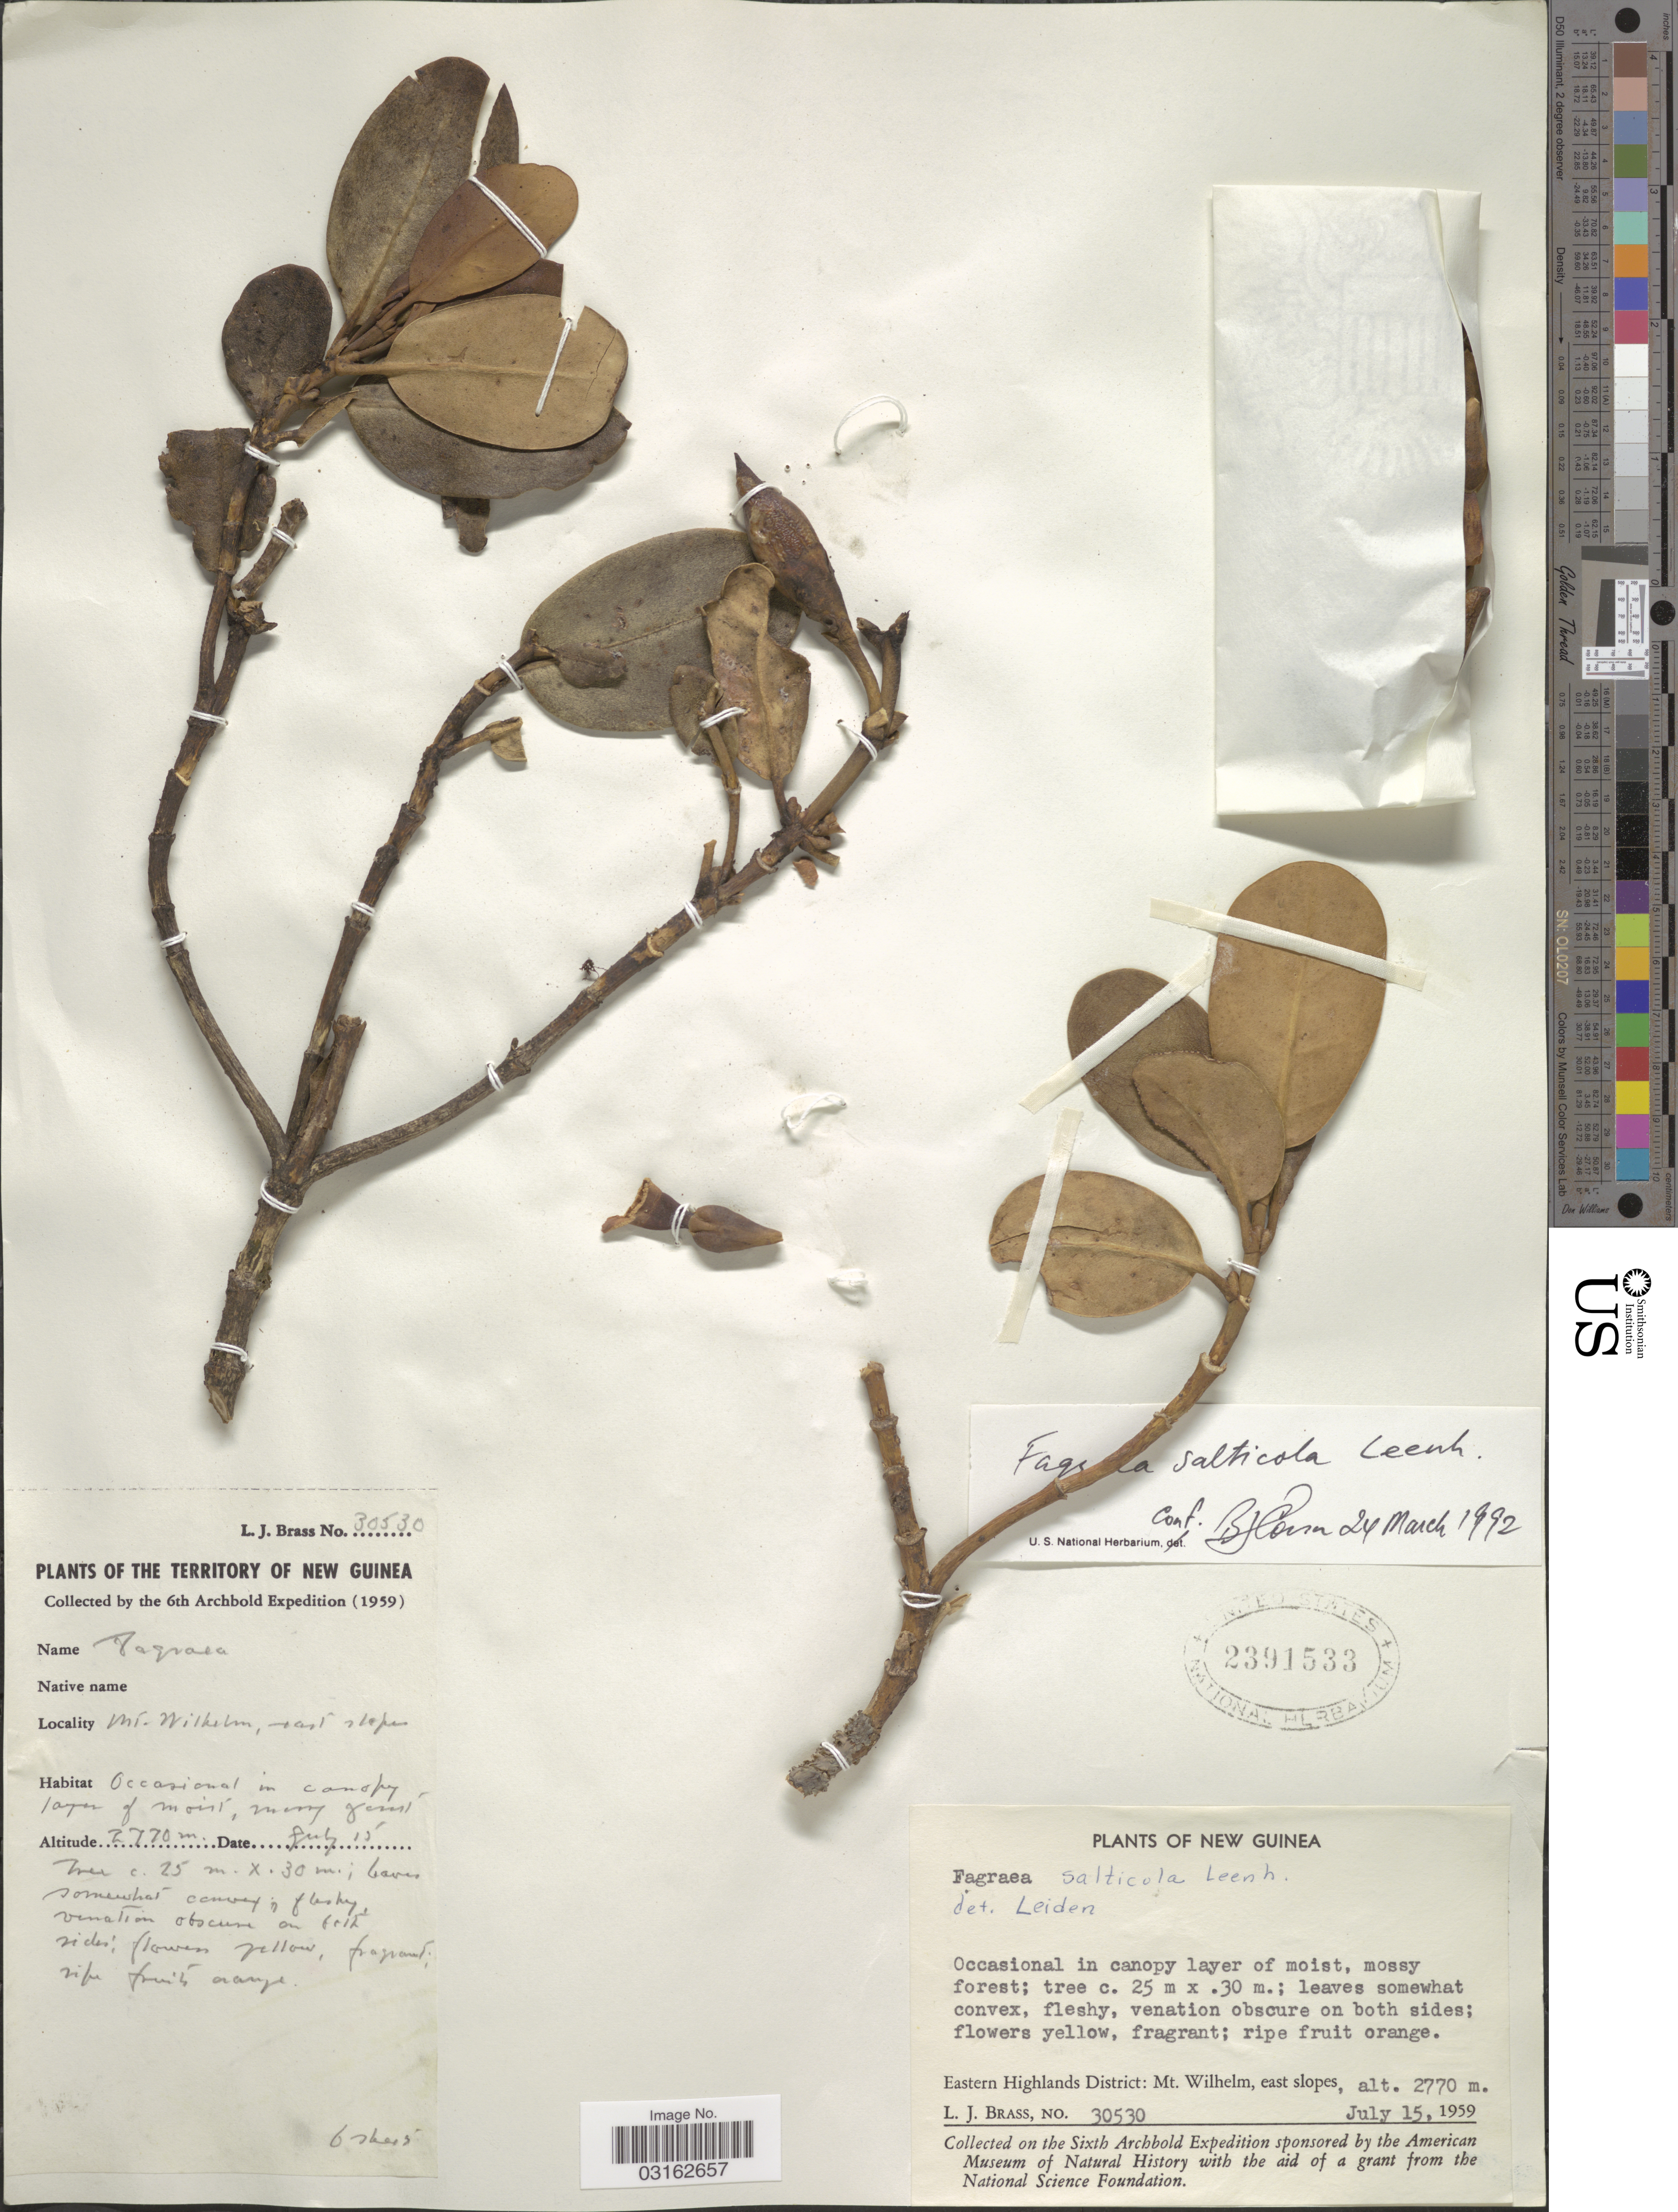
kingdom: Plantae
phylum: Tracheophyta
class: Magnoliopsida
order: Gentianales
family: Gentianaceae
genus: Fagraea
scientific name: Fagraea salticola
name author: Leenh.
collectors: L. J. Brass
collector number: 30530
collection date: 1959-07-15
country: Papua New Guinea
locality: New Guinea, Eastern Highlands District: Mt. Wilhelm, east slopes.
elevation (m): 2770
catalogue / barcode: US 2391533